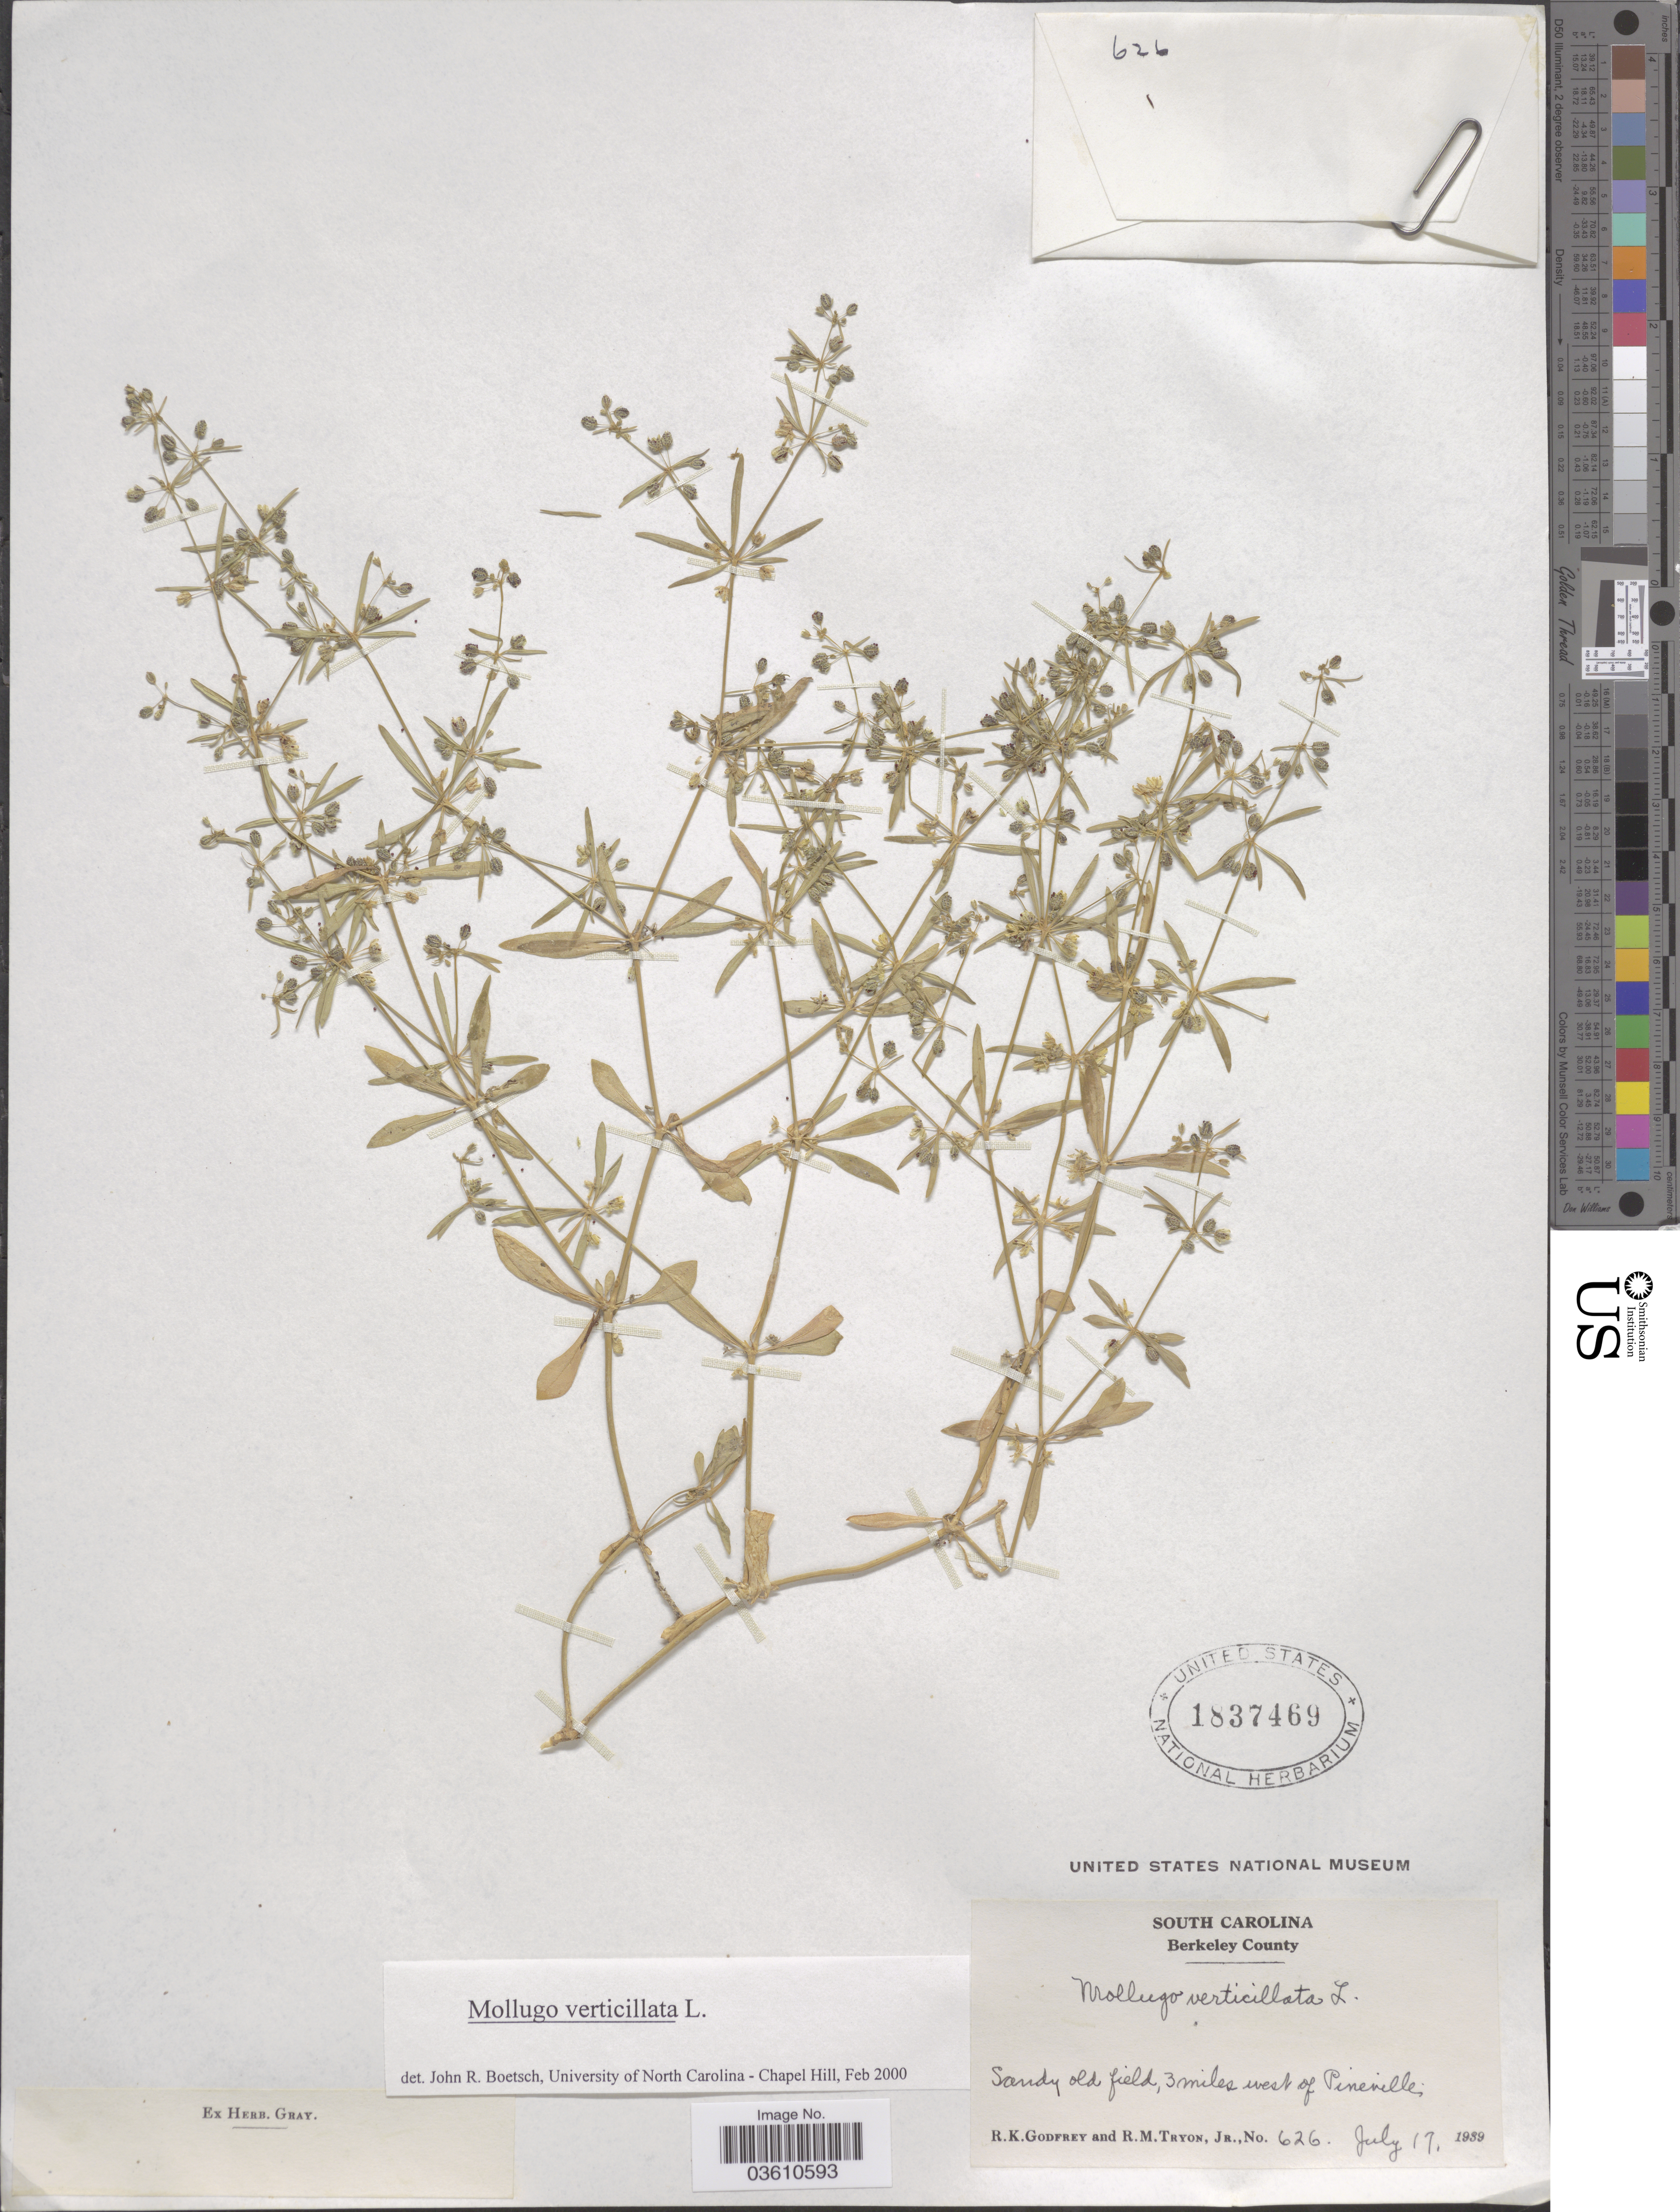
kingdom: Plantae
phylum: Tracheophyta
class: Magnoliopsida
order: Caryophyllales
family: Molluginaceae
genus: Mollugo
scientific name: Mollugo verticillata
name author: L.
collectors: R. K. Godfrey & R. Tryon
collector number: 626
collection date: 1939-07-17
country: United States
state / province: South Carolina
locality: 3 miles west of Pineville.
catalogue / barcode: US 1837469